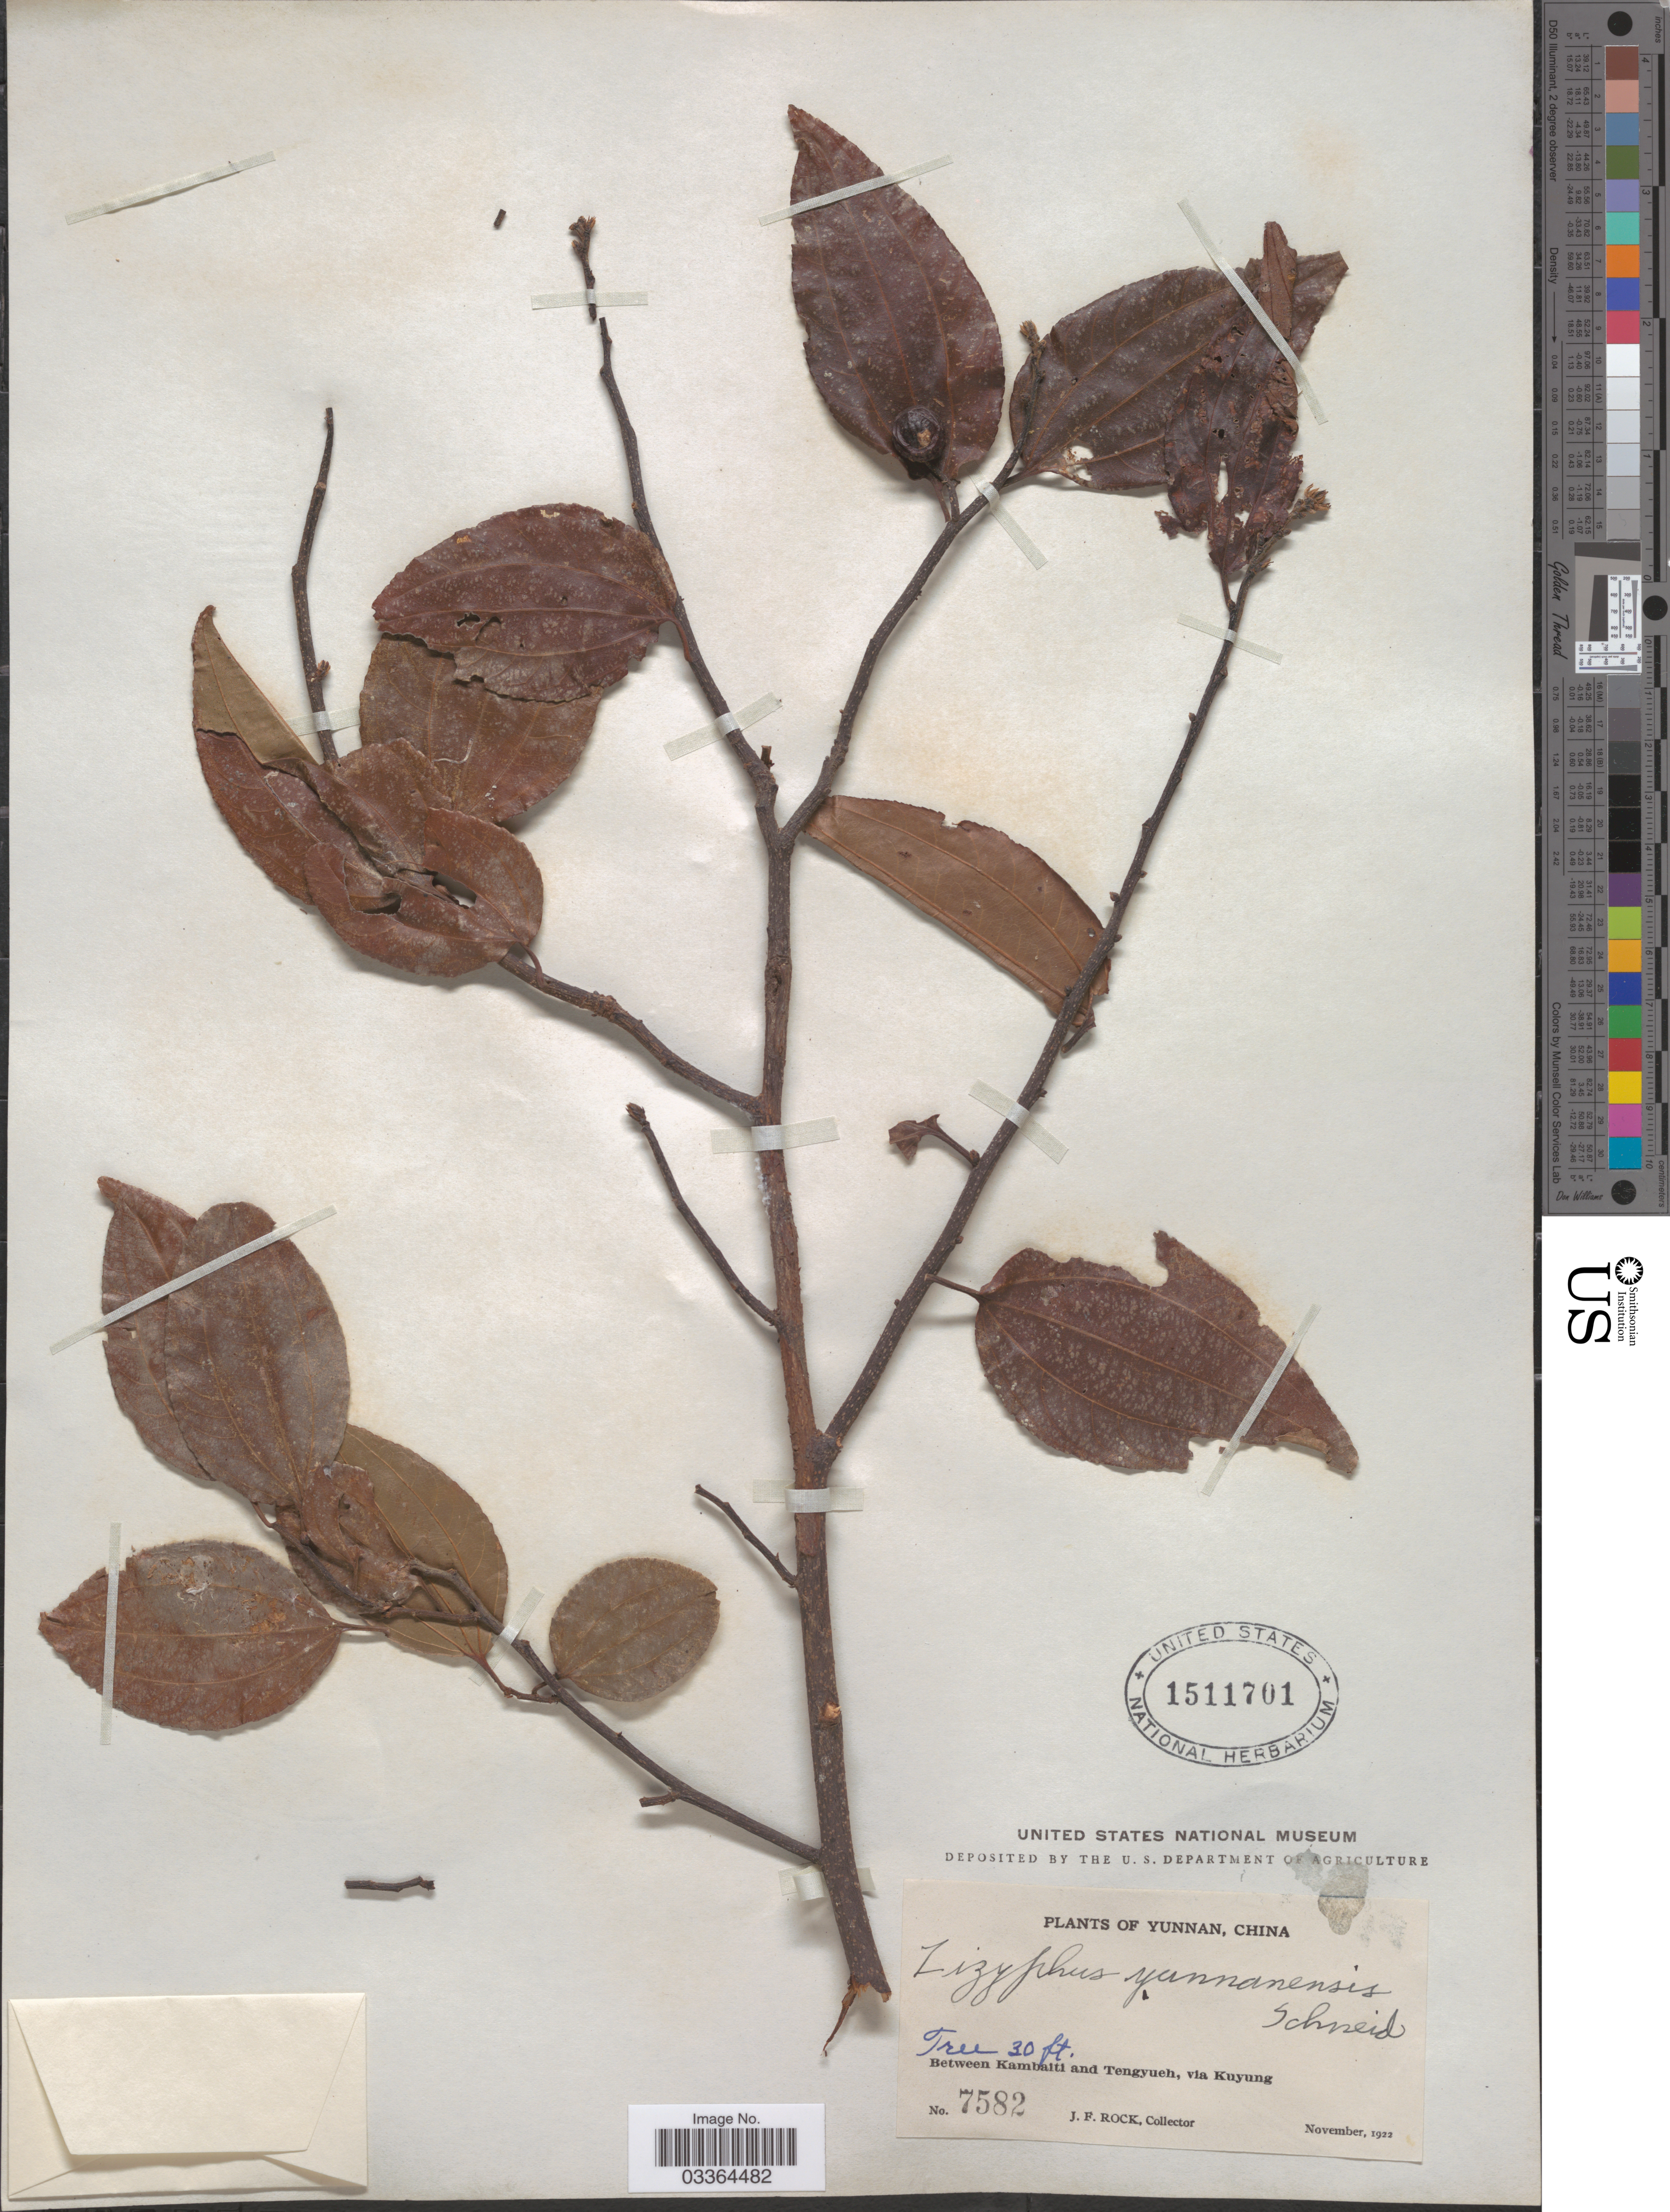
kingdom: Plantae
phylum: Tracheophyta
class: Magnoliopsida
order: Rosales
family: Rhamnaceae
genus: Ziziphus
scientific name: Ziziphus yunnanensis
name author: C.K. Schneid.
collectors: J. Rock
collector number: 7582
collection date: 1922-11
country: China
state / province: Yunnan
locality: Between Kambaiti and Tengyueh, via Kuyung.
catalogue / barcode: US 1511701